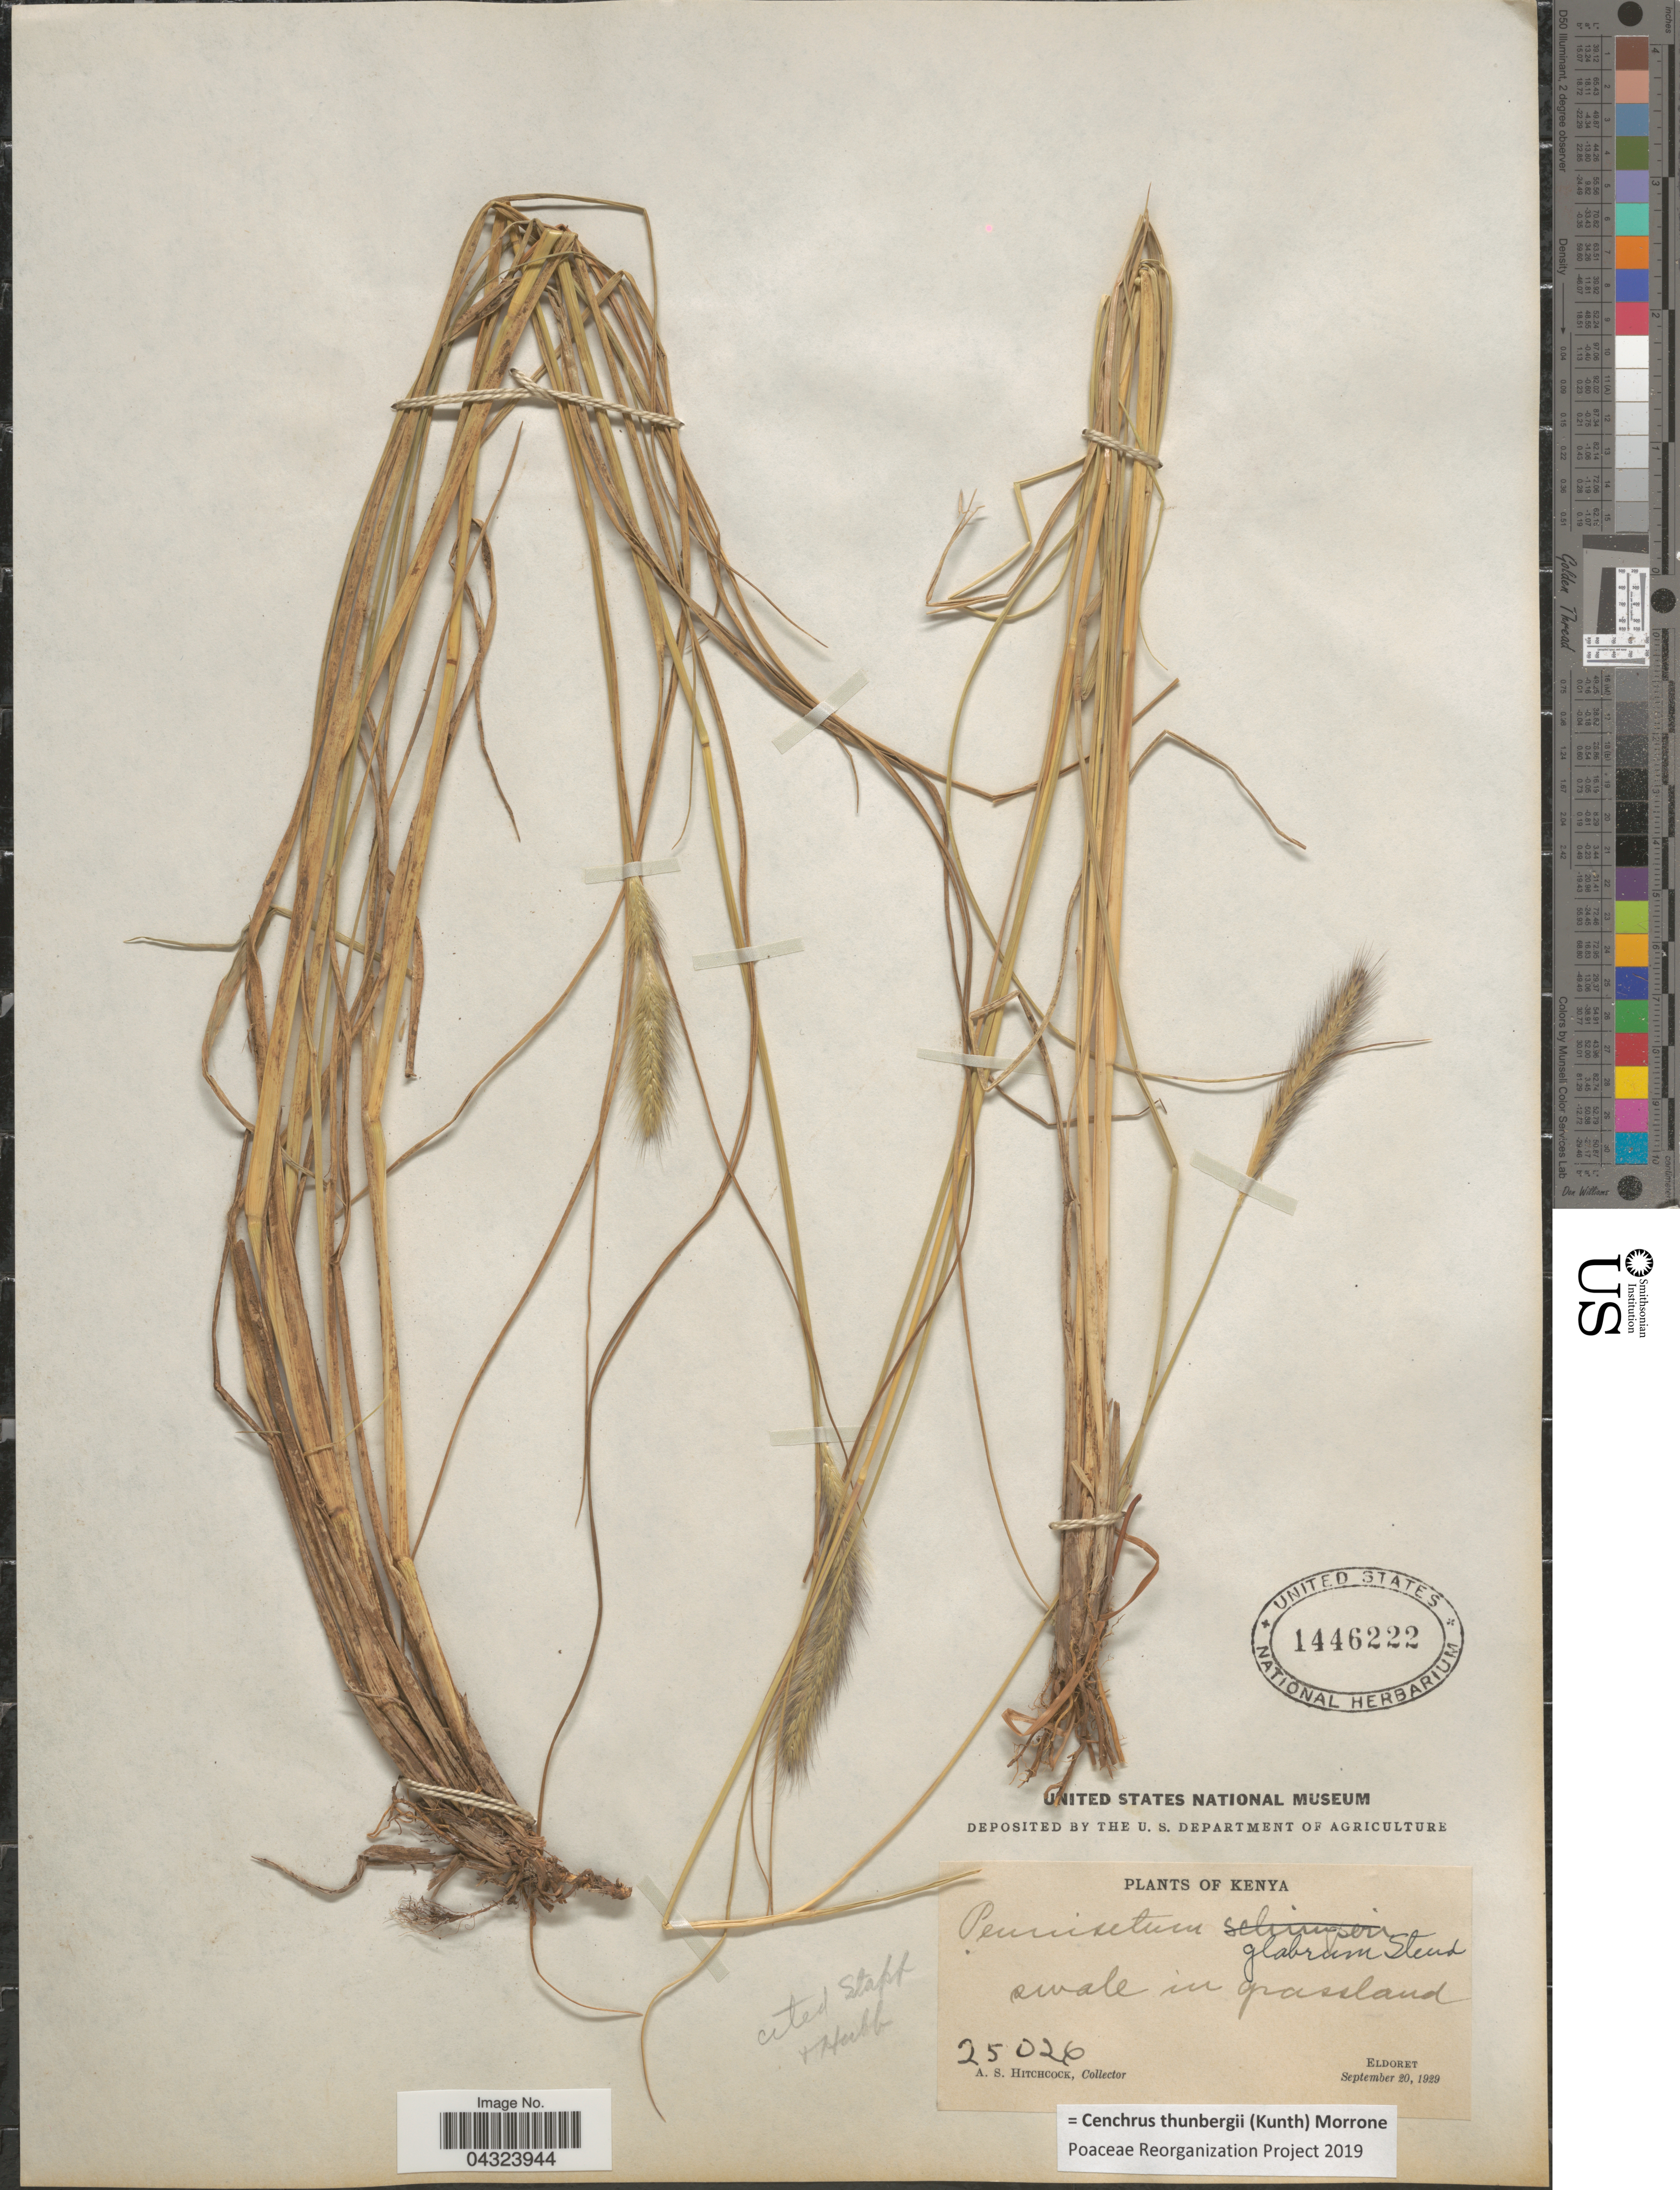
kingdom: Plantae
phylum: Tracheophyta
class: Liliopsida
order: Poales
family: Poaceae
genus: Cenchrus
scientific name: Cenchrus thunbergii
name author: (Kunth) Morrone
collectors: A. S. Hitchcock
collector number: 25026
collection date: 1929-09-20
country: Kenya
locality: Eldoret.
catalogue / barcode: US 1446222